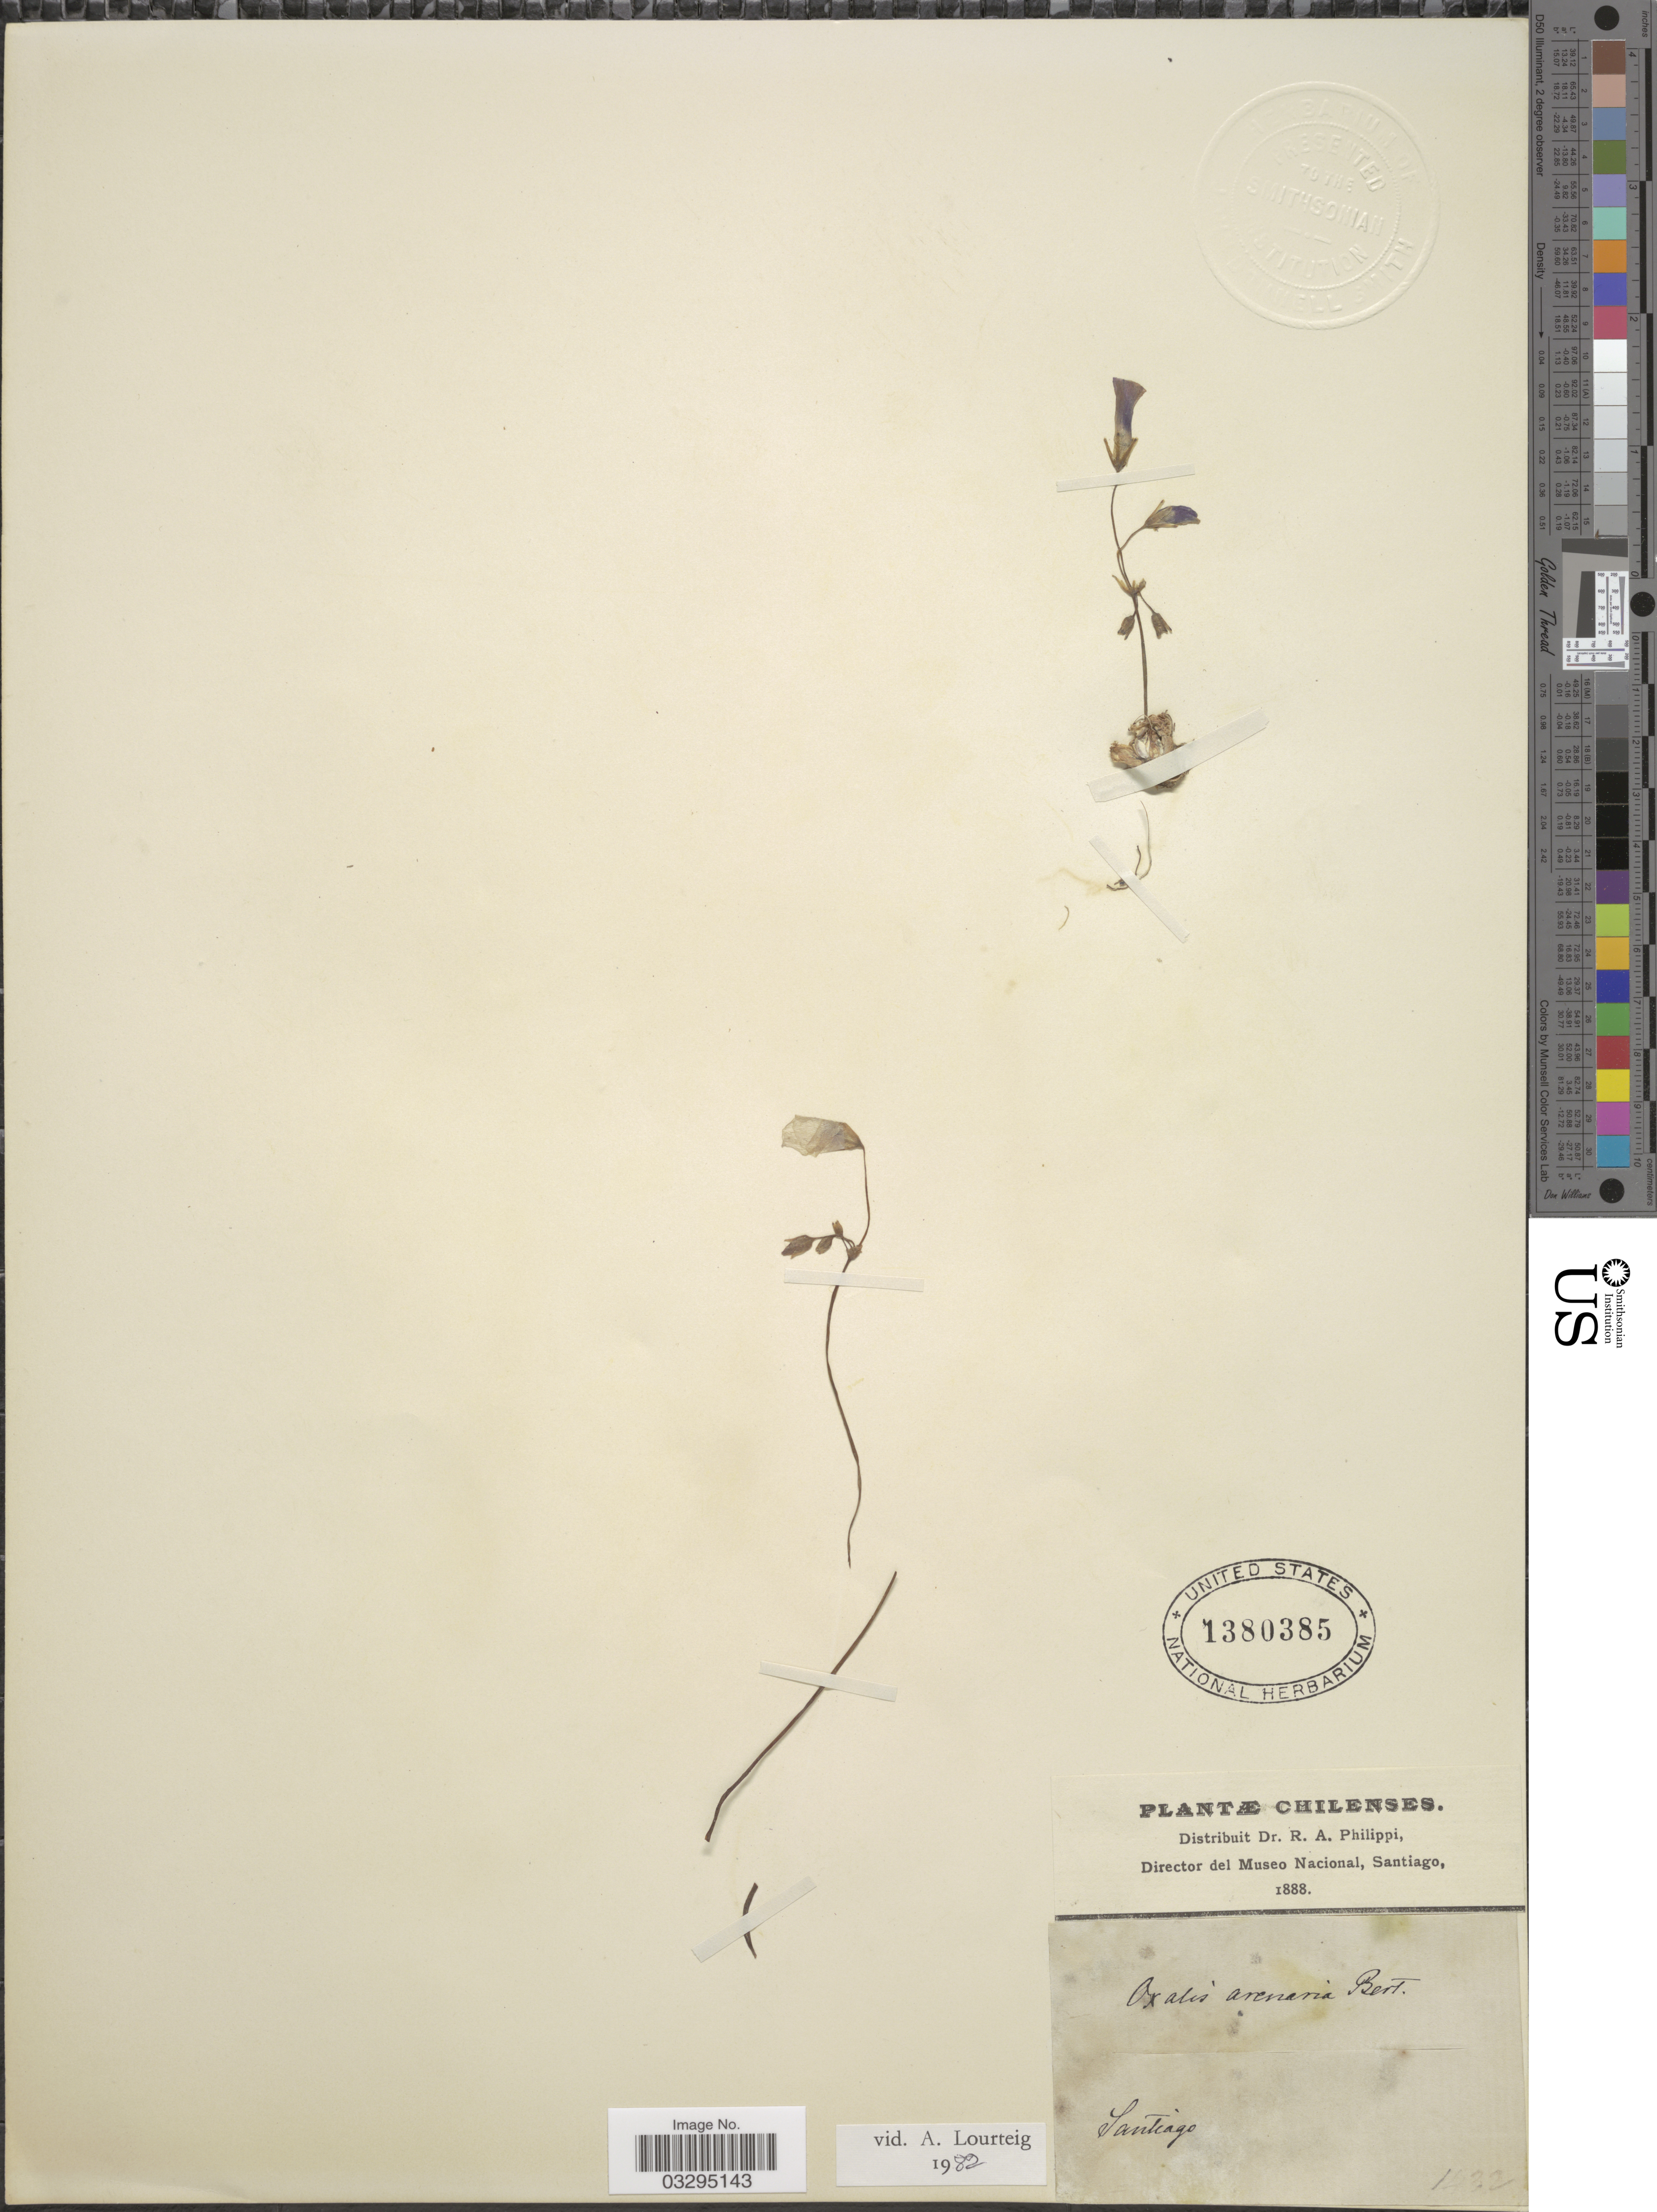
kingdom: Plantae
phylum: Tracheophyta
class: Magnoliopsida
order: Oxalidales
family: Oxalidaceae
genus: Oxalis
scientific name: Oxalis arenaria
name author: Bertero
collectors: R. A. Philippi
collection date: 1888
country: Chile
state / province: Región Metropolitana (RM)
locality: Santiago.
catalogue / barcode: US 1380385